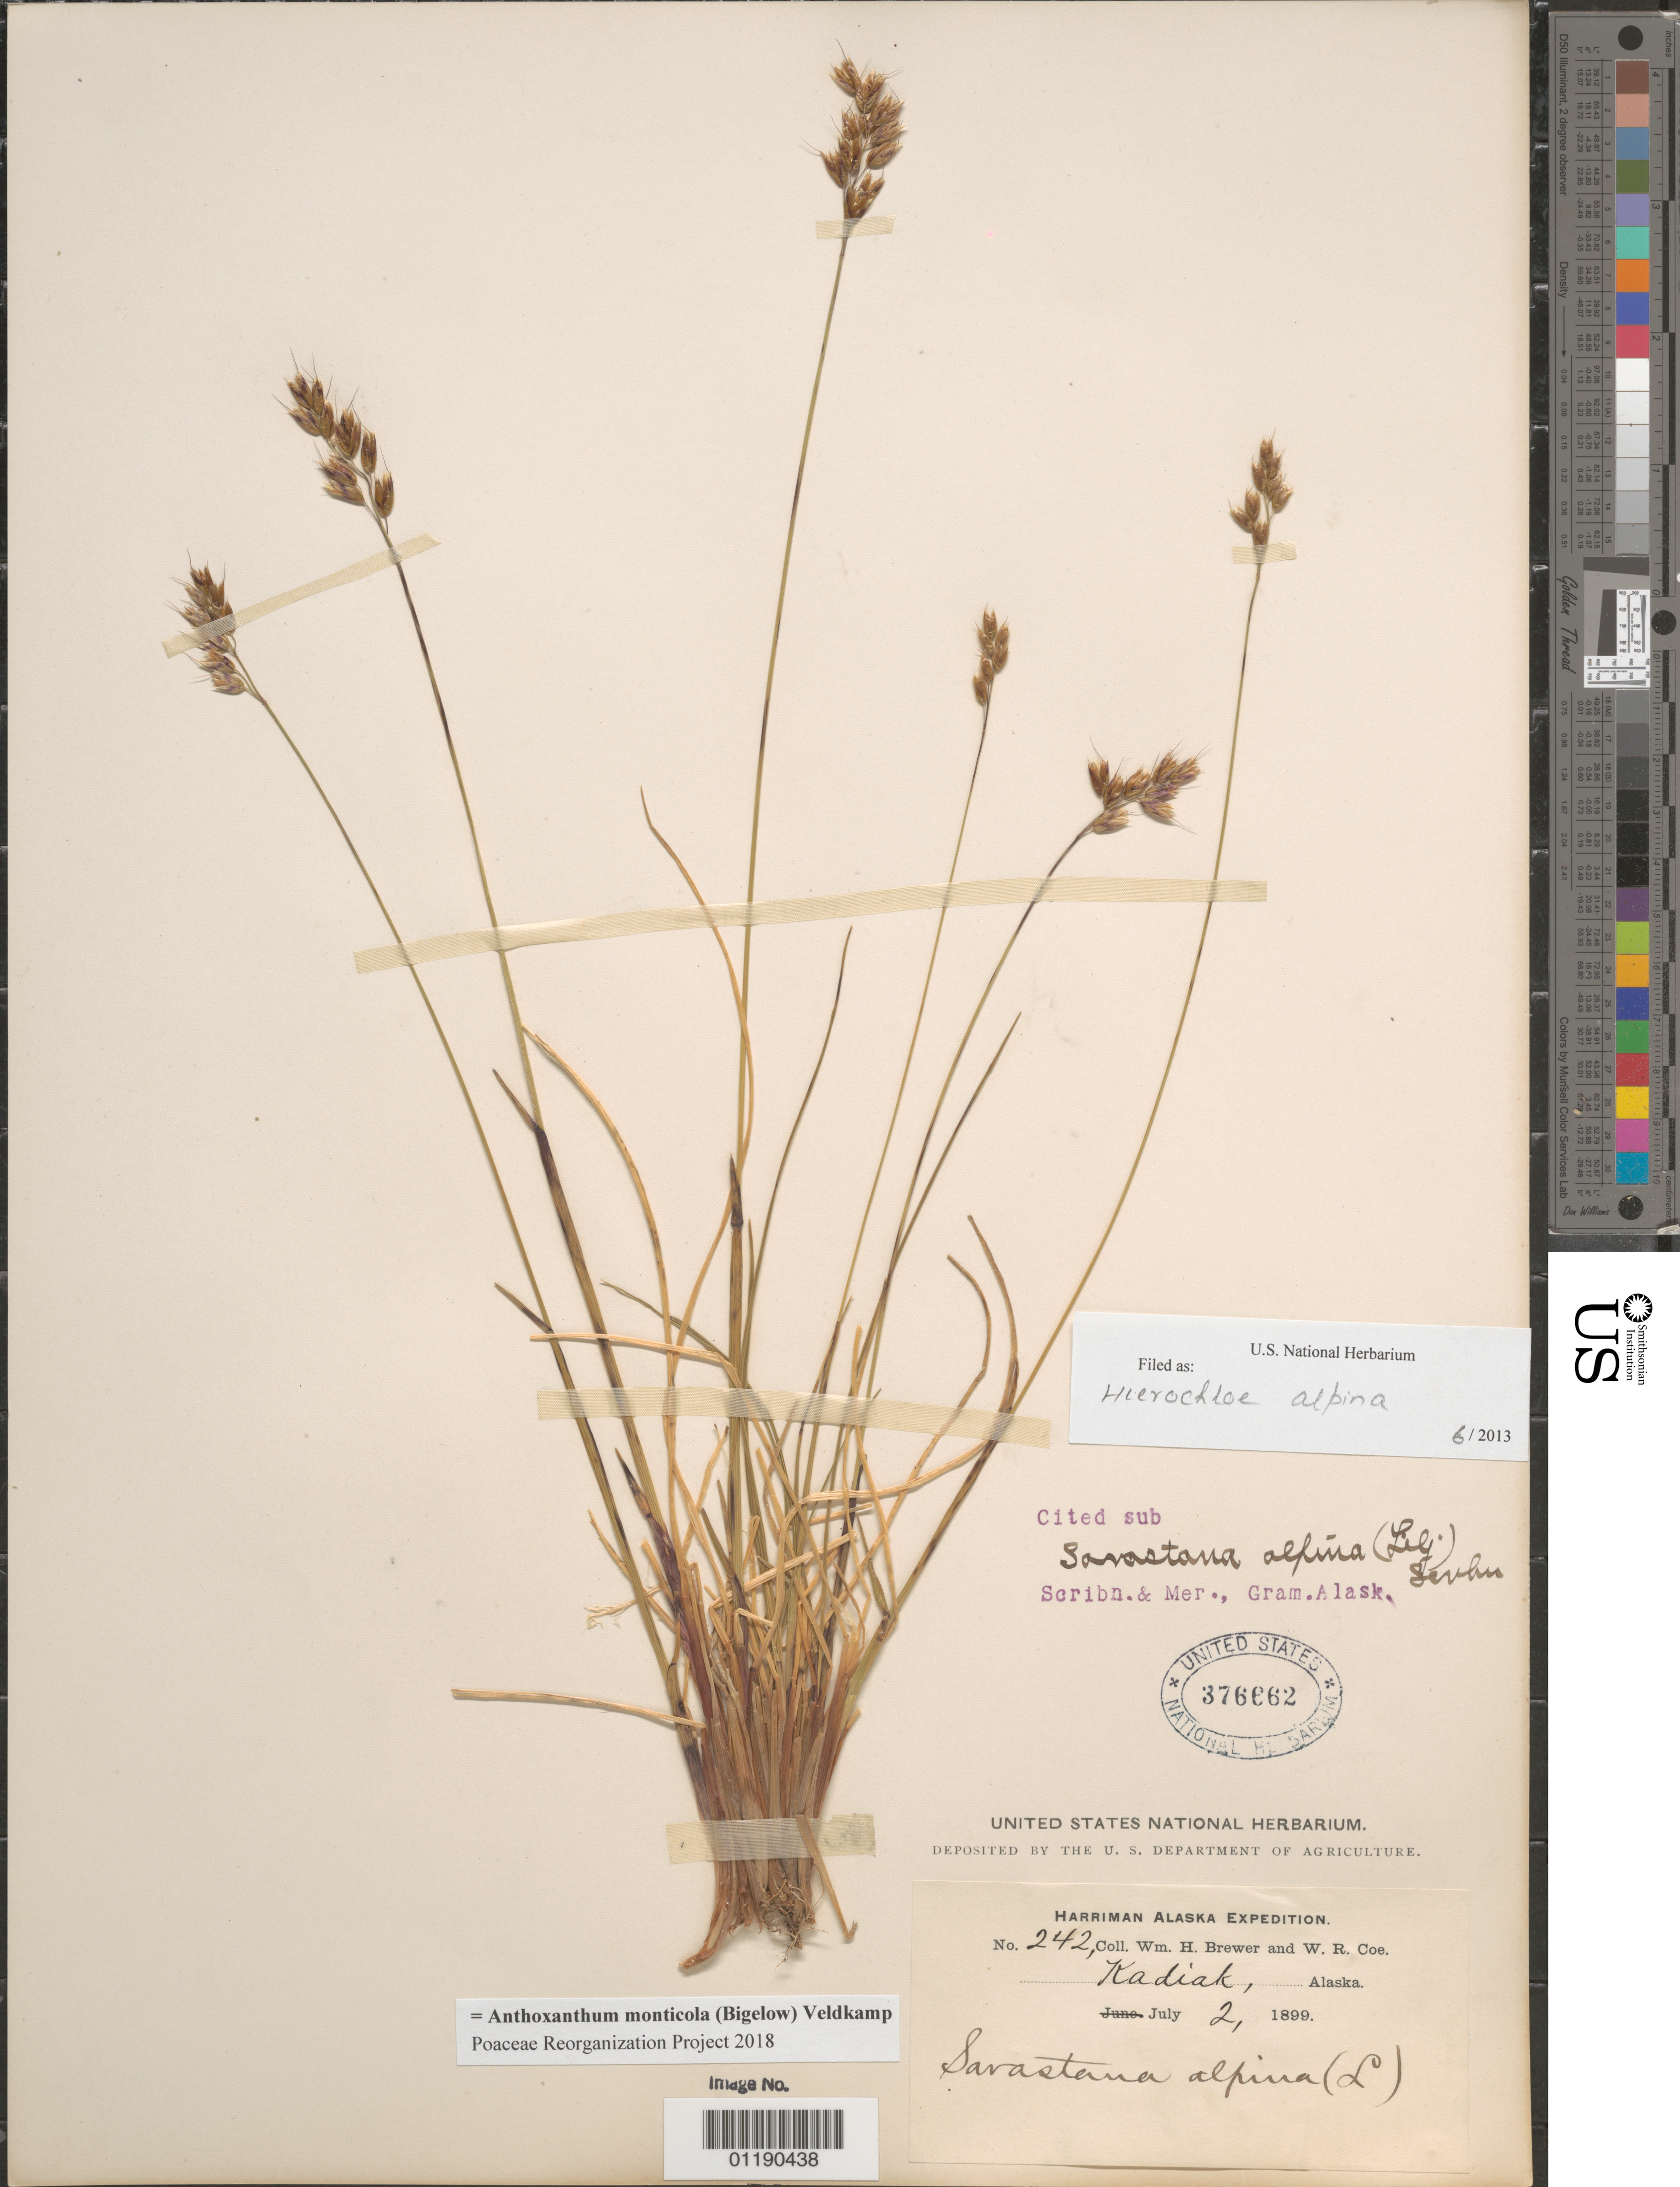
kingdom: Plantae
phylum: Tracheophyta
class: Liliopsida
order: Poales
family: Poaceae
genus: Anthoxanthum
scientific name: Anthoxanthum monticola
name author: (Bigelow) Veldkamp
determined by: Poaceae Reorganization Project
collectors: W. H. Brewer & W. Coe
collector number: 242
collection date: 1899-07-02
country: United States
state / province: Alaska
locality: Kadiak.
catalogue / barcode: US 376662